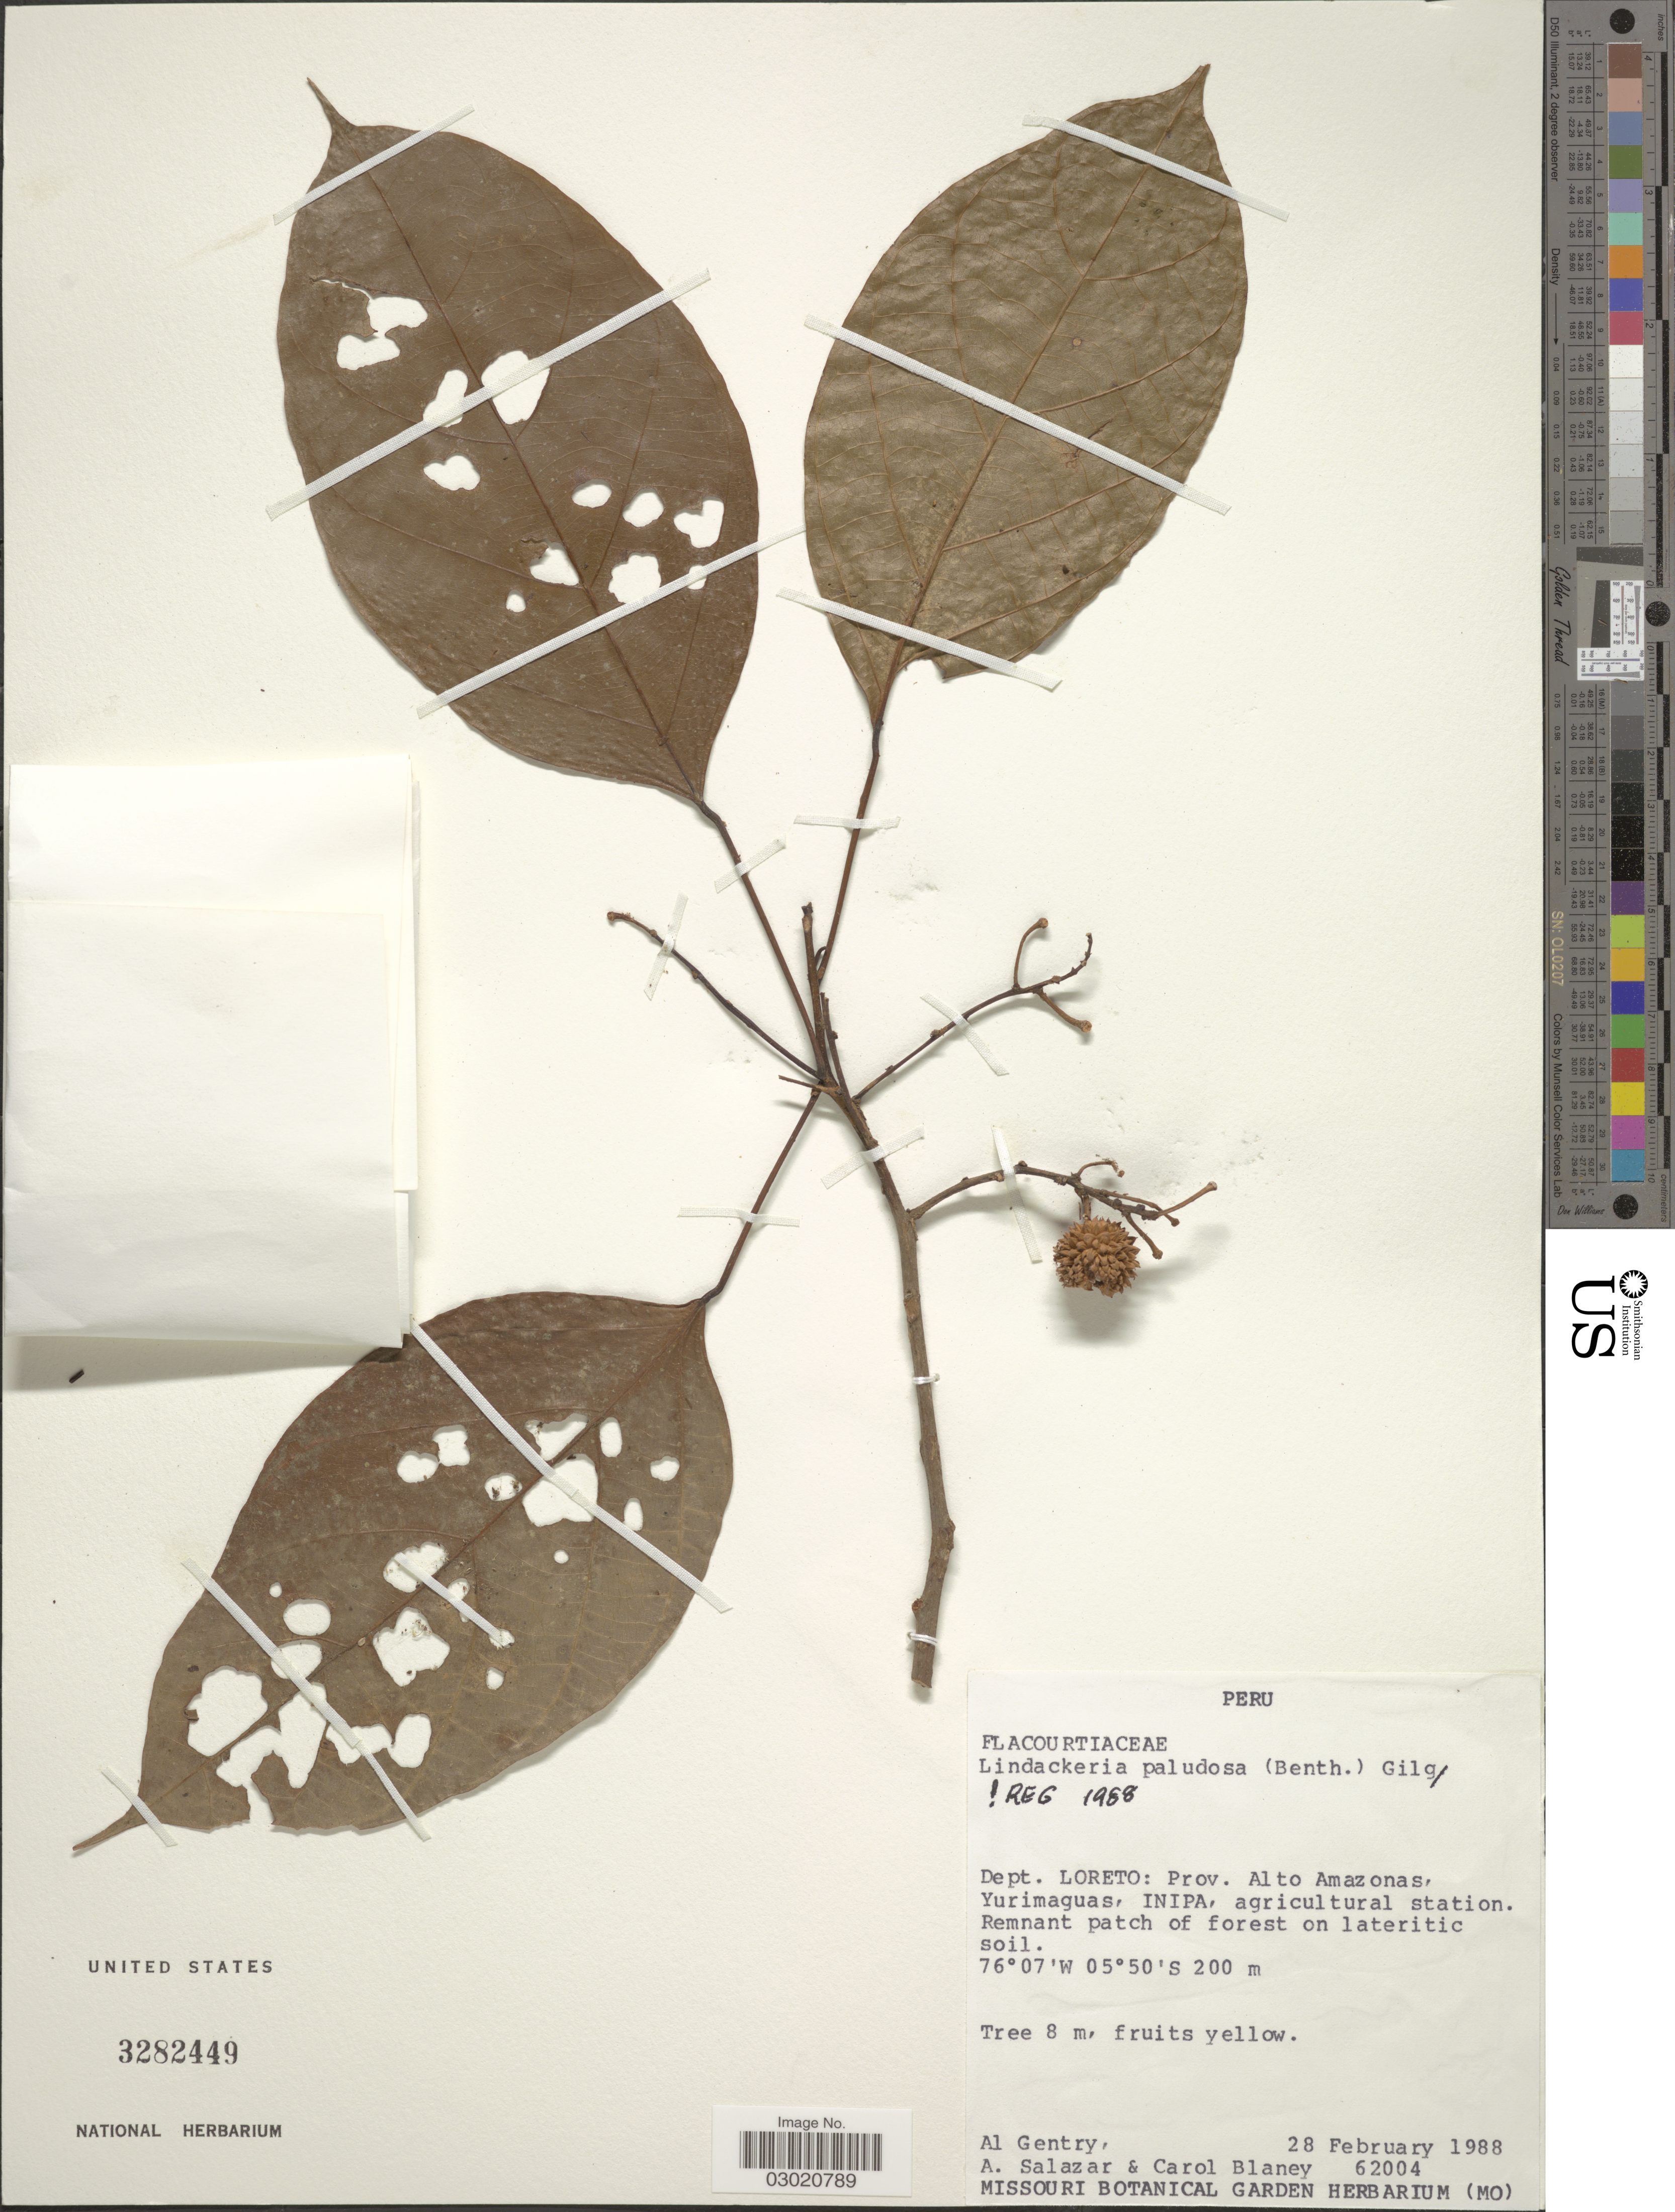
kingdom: Plantae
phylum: Tracheophyta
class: Magnoliopsida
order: Malpighiales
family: Achariaceae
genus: Lindackeria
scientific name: Lindackeria paludosa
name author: (Benth.) Gilg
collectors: A. H. Gentry, A. Salazar & C. Blaney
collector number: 62004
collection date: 1988-02-28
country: Peru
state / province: Loreto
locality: Dept. Loreto: Prov. Alto Amazonas, Yurimaguas, INIPA, agriculture station.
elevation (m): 200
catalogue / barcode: US 3282449